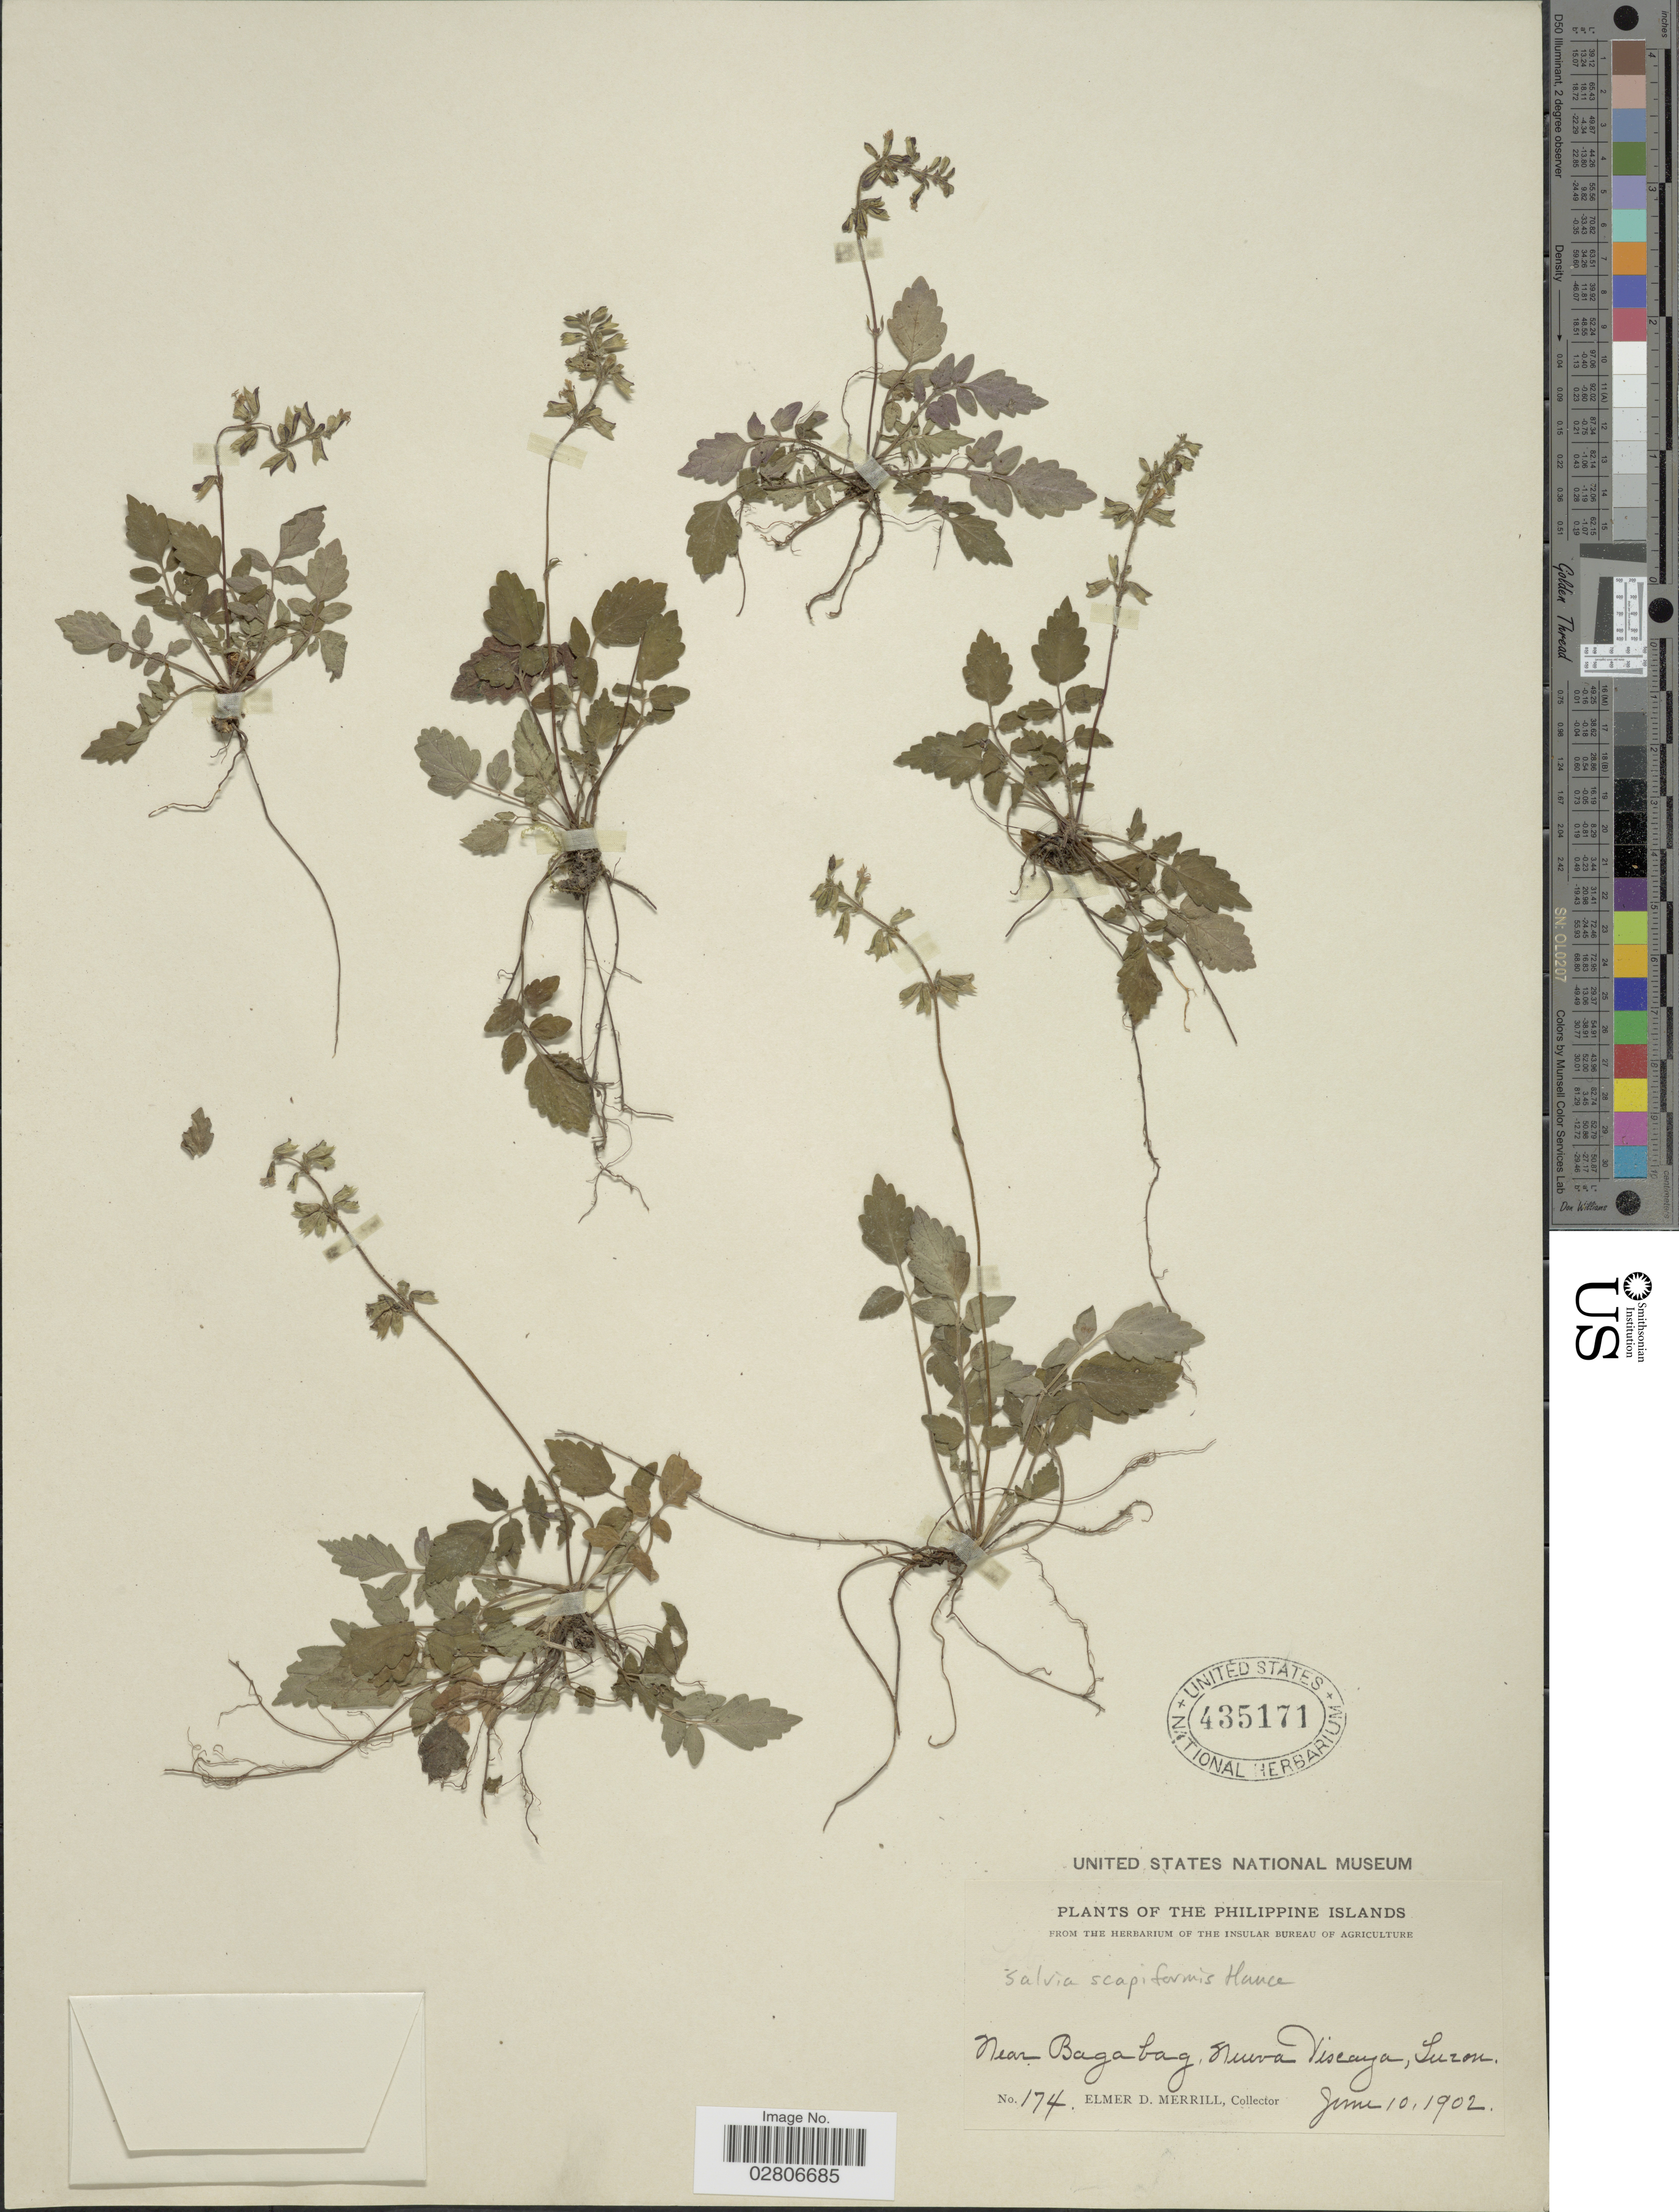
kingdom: Plantae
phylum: Tracheophyta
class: Magnoliopsida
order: Lamiales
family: Lamiaceae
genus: Salvia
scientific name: Salvia scapiformis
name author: Hance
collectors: E. D. Merrill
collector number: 174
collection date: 1902-06-10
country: Philippines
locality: Near Bagabag, Nueva Viscaya, Luzon.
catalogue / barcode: US 435171